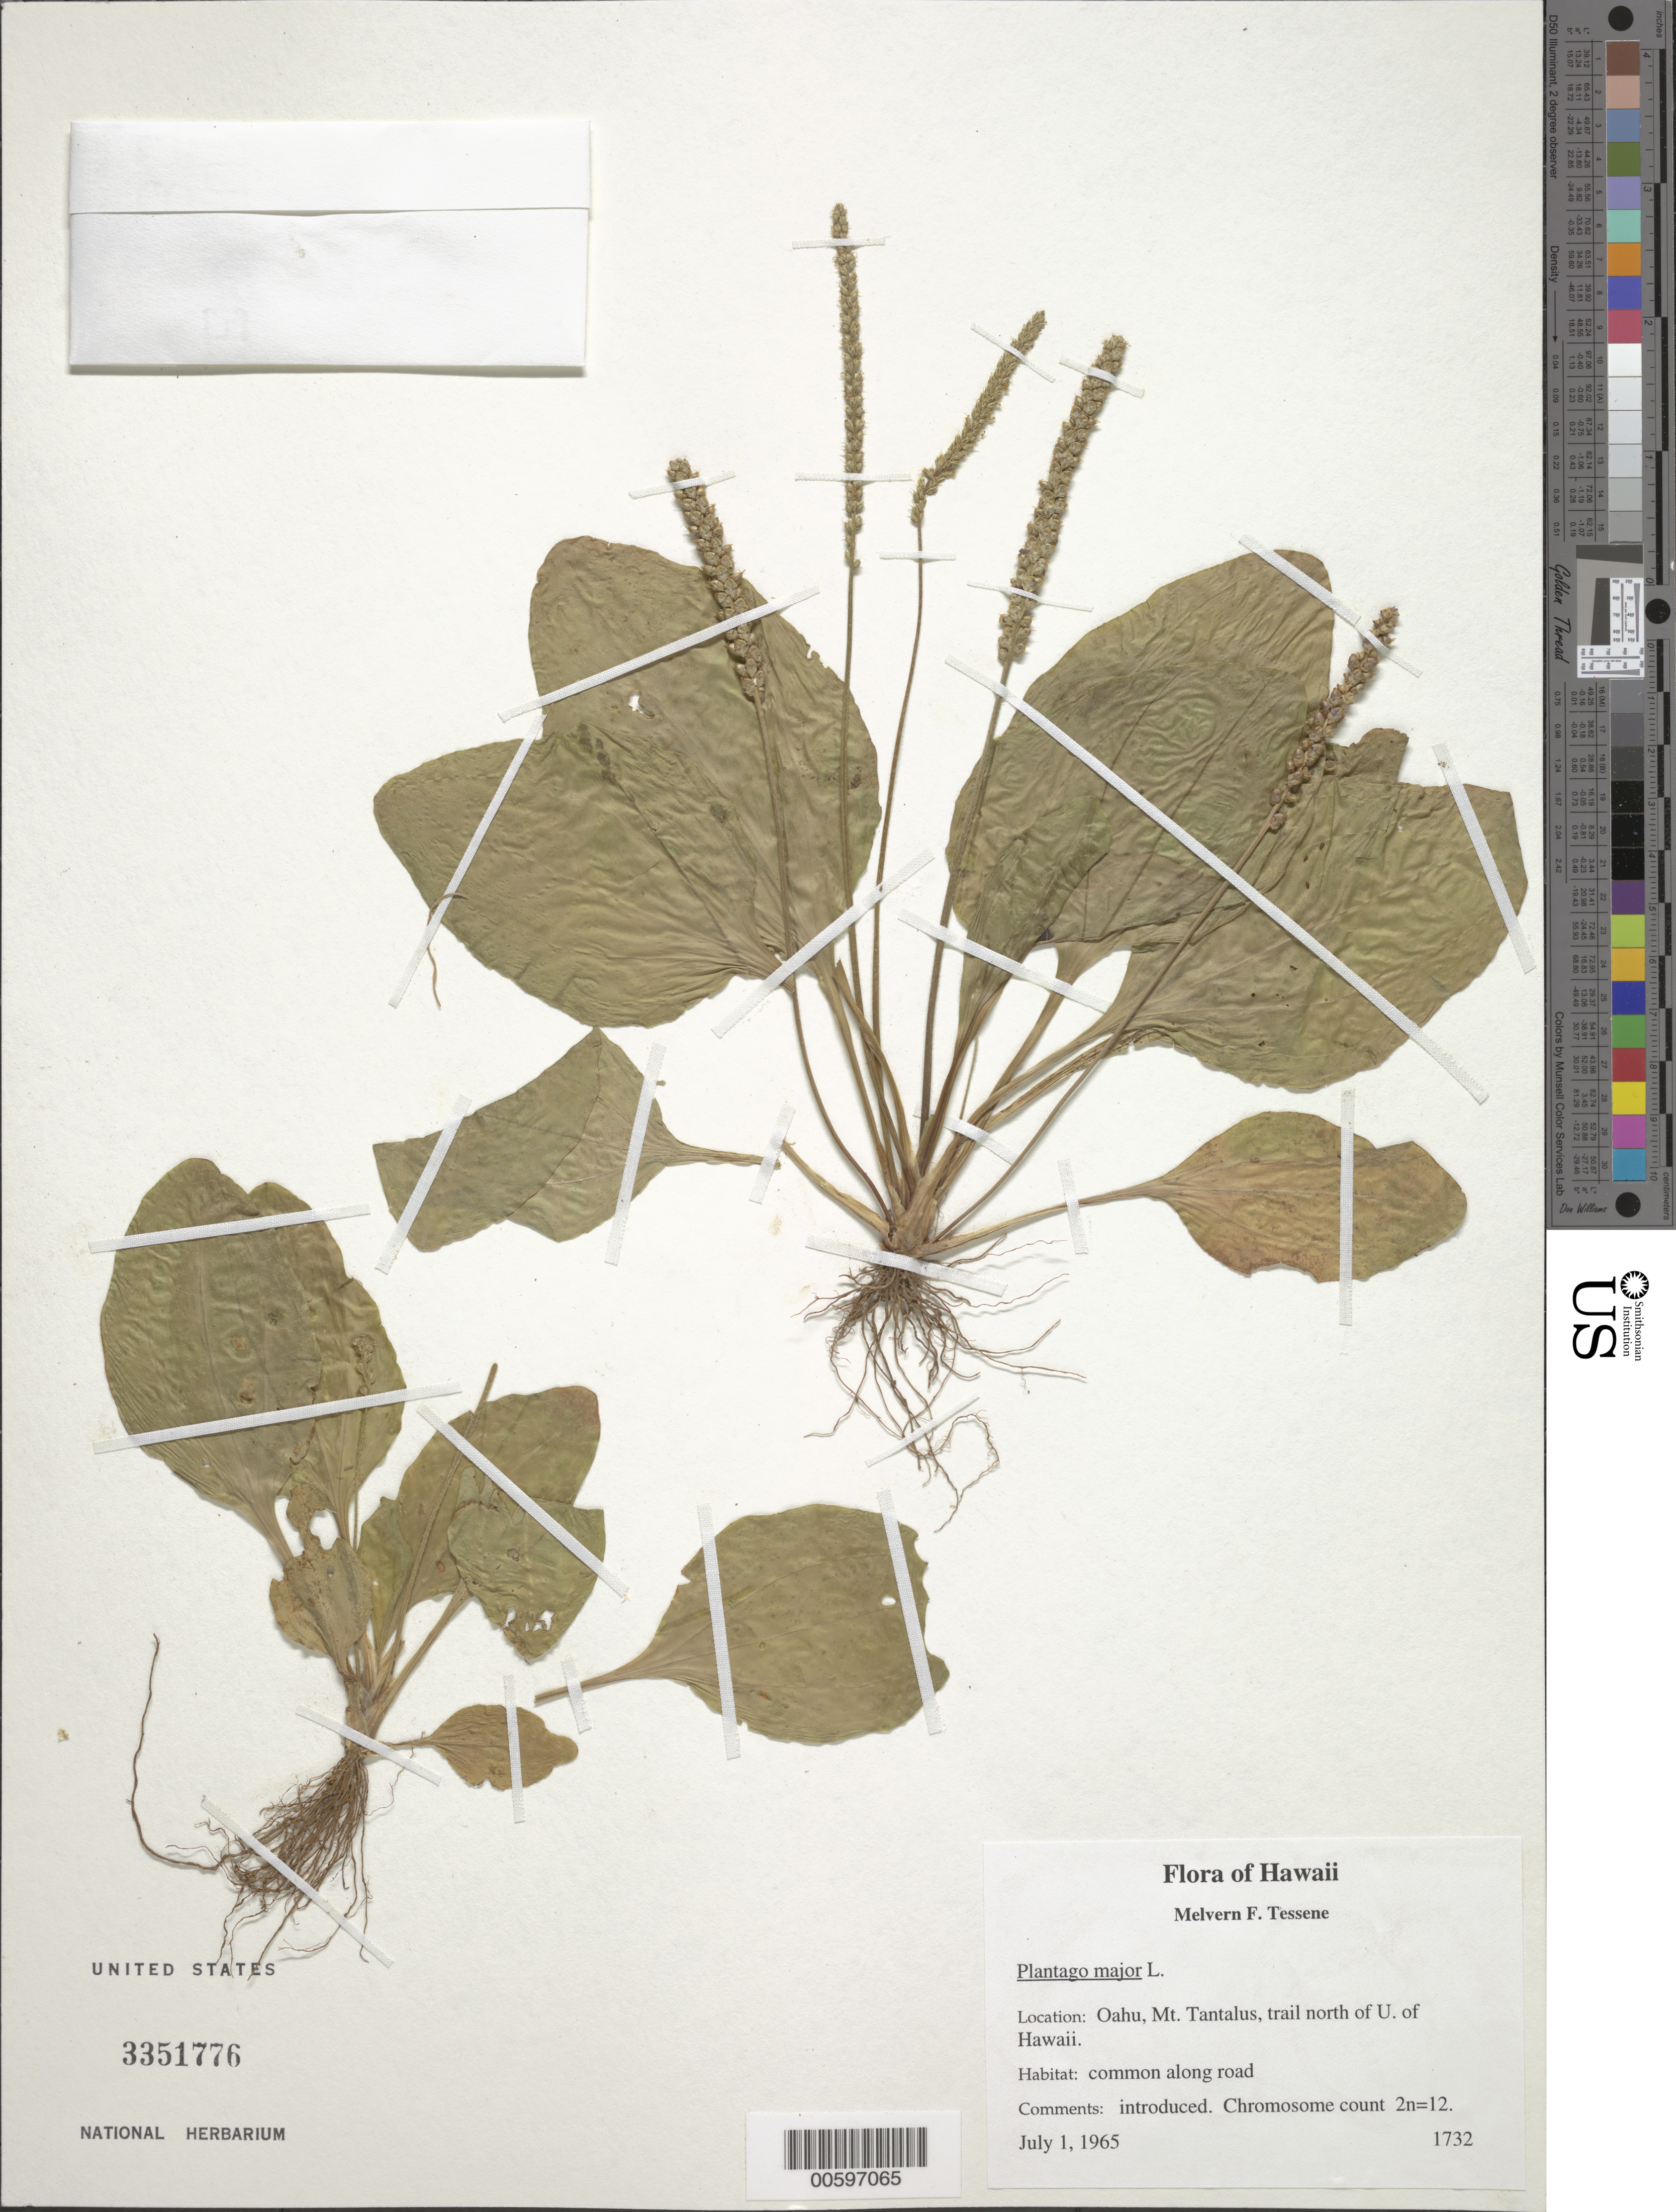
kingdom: Plantae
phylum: Tracheophyta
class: Magnoliopsida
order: Lamiales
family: Plantaginaceae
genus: Plantago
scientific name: Plantago major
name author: L.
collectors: M. Tessene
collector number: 1732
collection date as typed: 1 Jul 1965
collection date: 1965-07-01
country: United States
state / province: Hawaii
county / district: Honolulu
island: Oahu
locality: Mt. Tantalus, trail N of U. of Hawaii.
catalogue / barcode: US 3351776